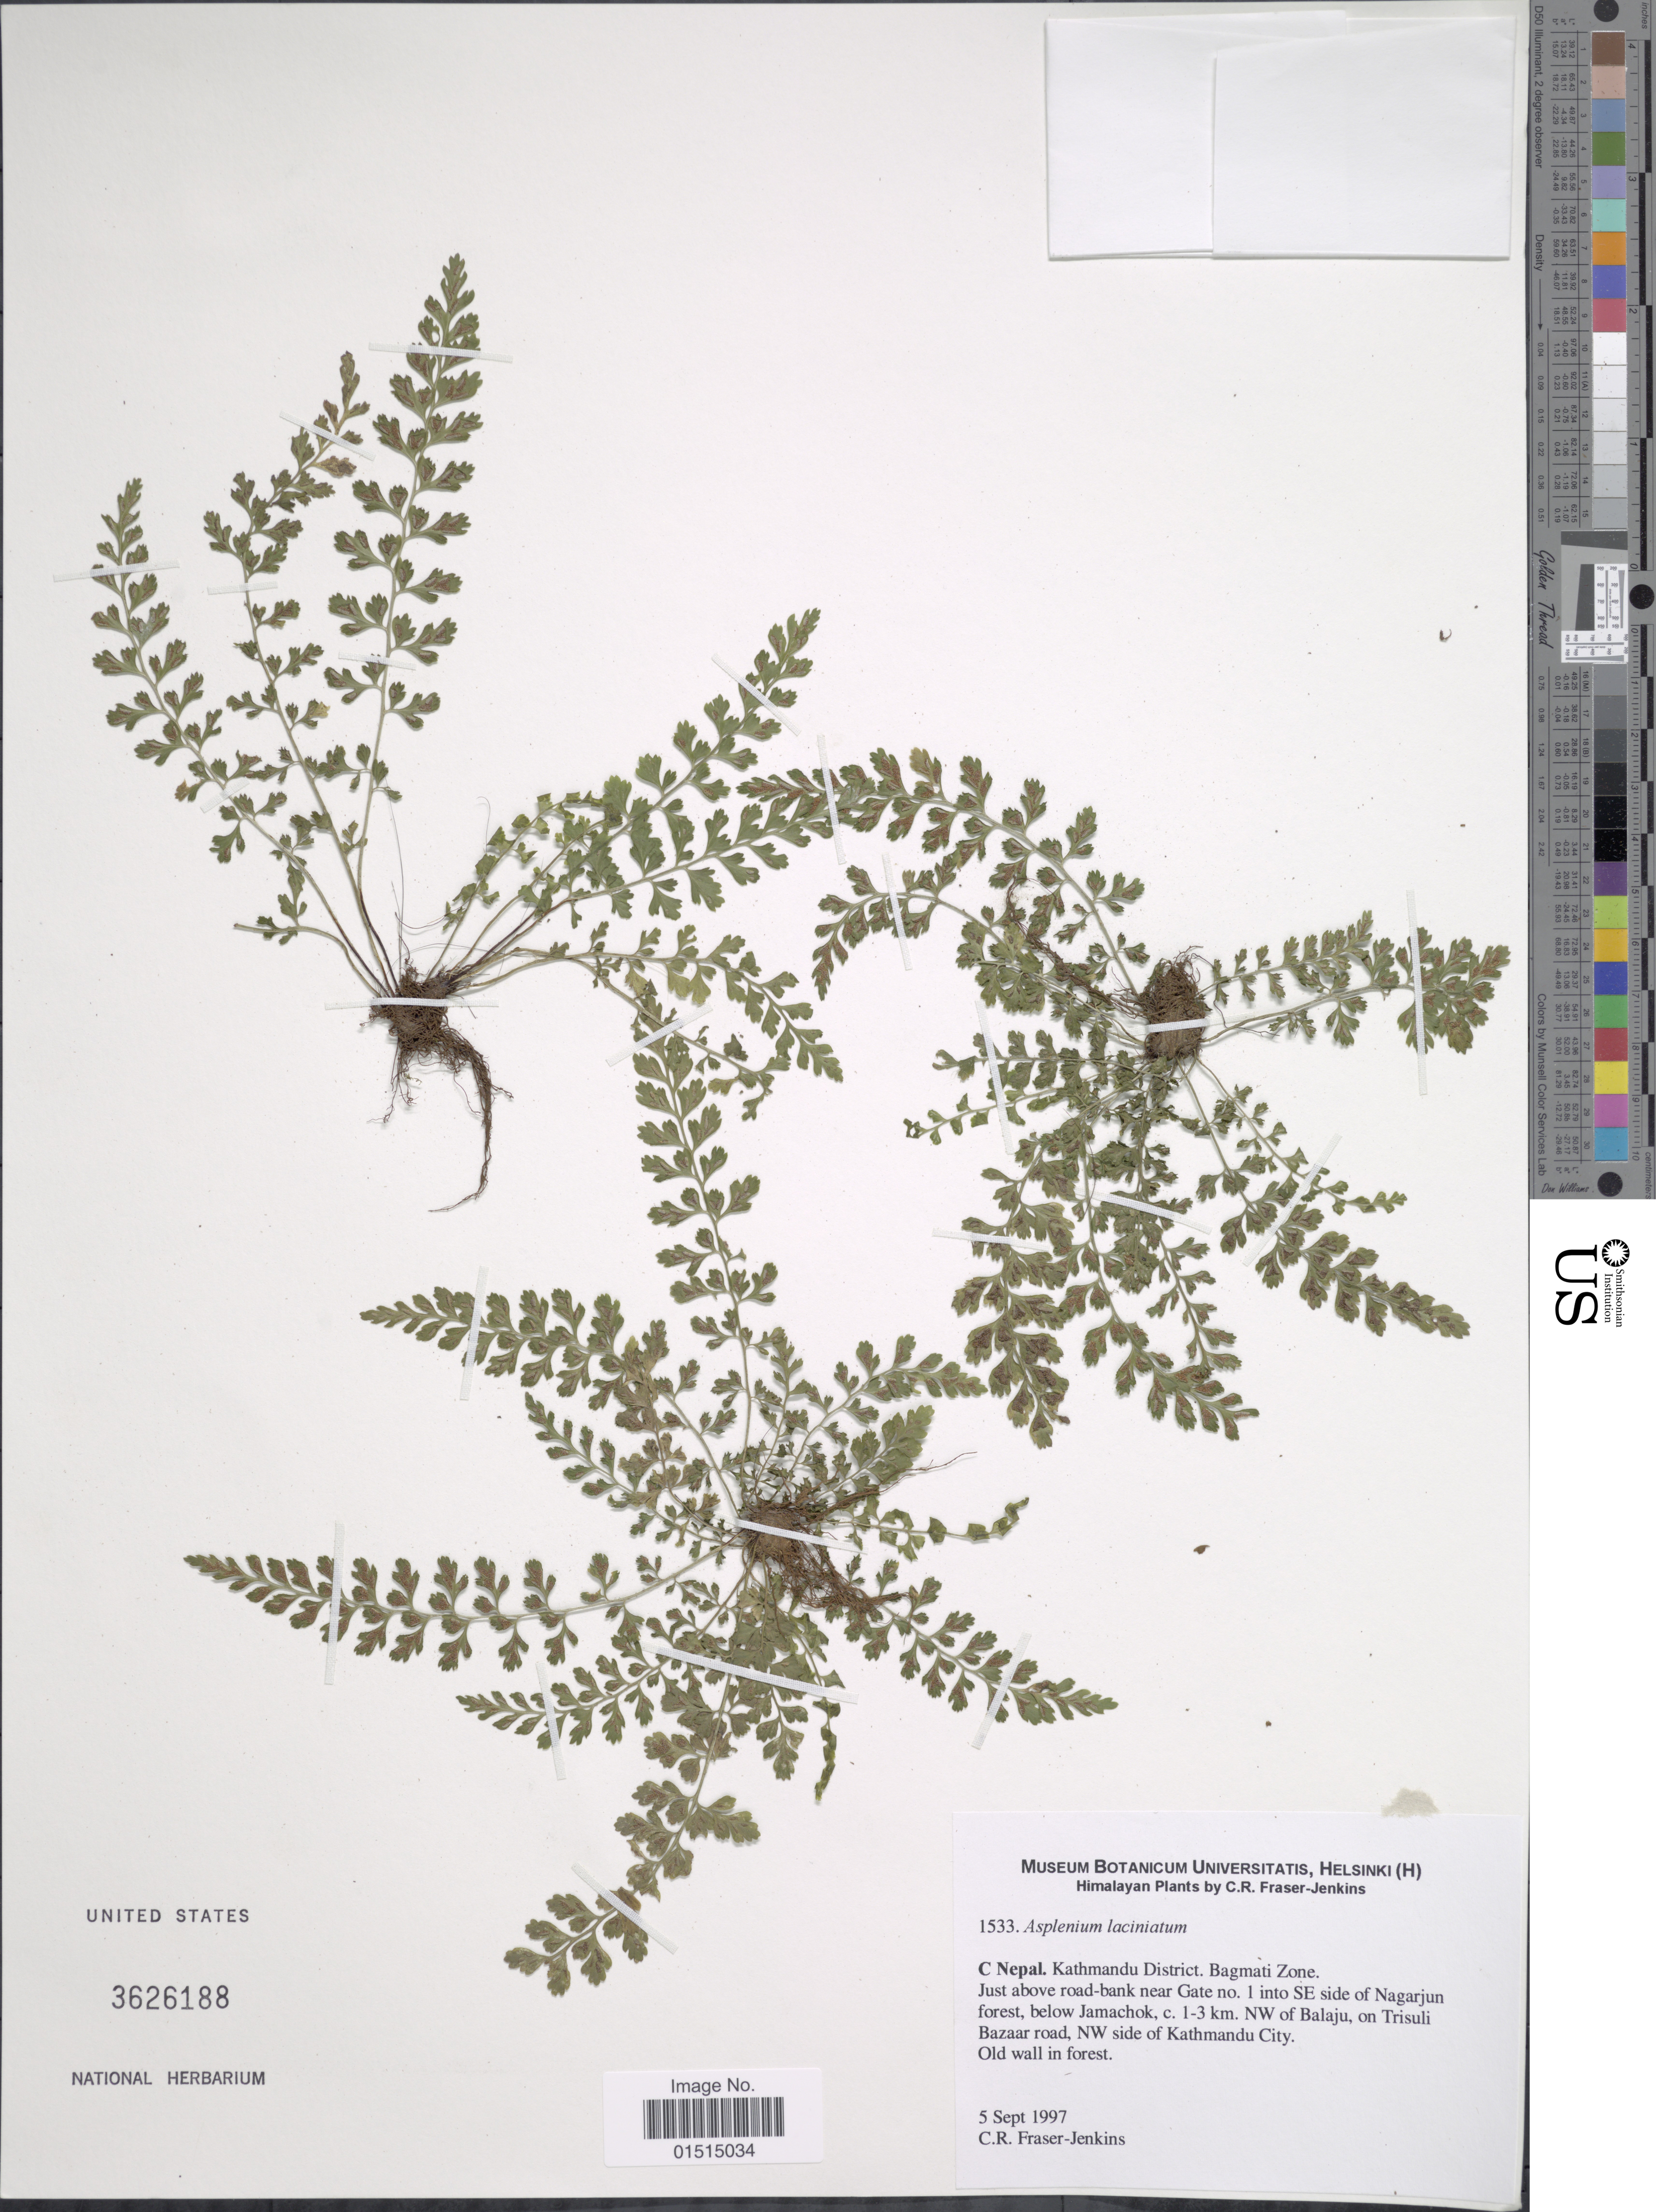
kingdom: Plantae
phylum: Tracheophyta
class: Polypodiopsida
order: Polypodiales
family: Aspleniaceae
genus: Asplenium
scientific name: Asplenium laciniatum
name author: D. Don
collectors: C. R. Fraser-Jenkins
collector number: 1533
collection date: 1997-09-05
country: Nepal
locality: C Nepal. Kathmandu District. Bagmati Zone. Just above road-bank near Gate no. 1 into SE side of Nagarjun forest, below Jamahock, c. 1-3 km. NW of Balaju, on Trisuli Bazaar road, NW side of Kathmandu City, Old wall in forest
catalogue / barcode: US 3626188